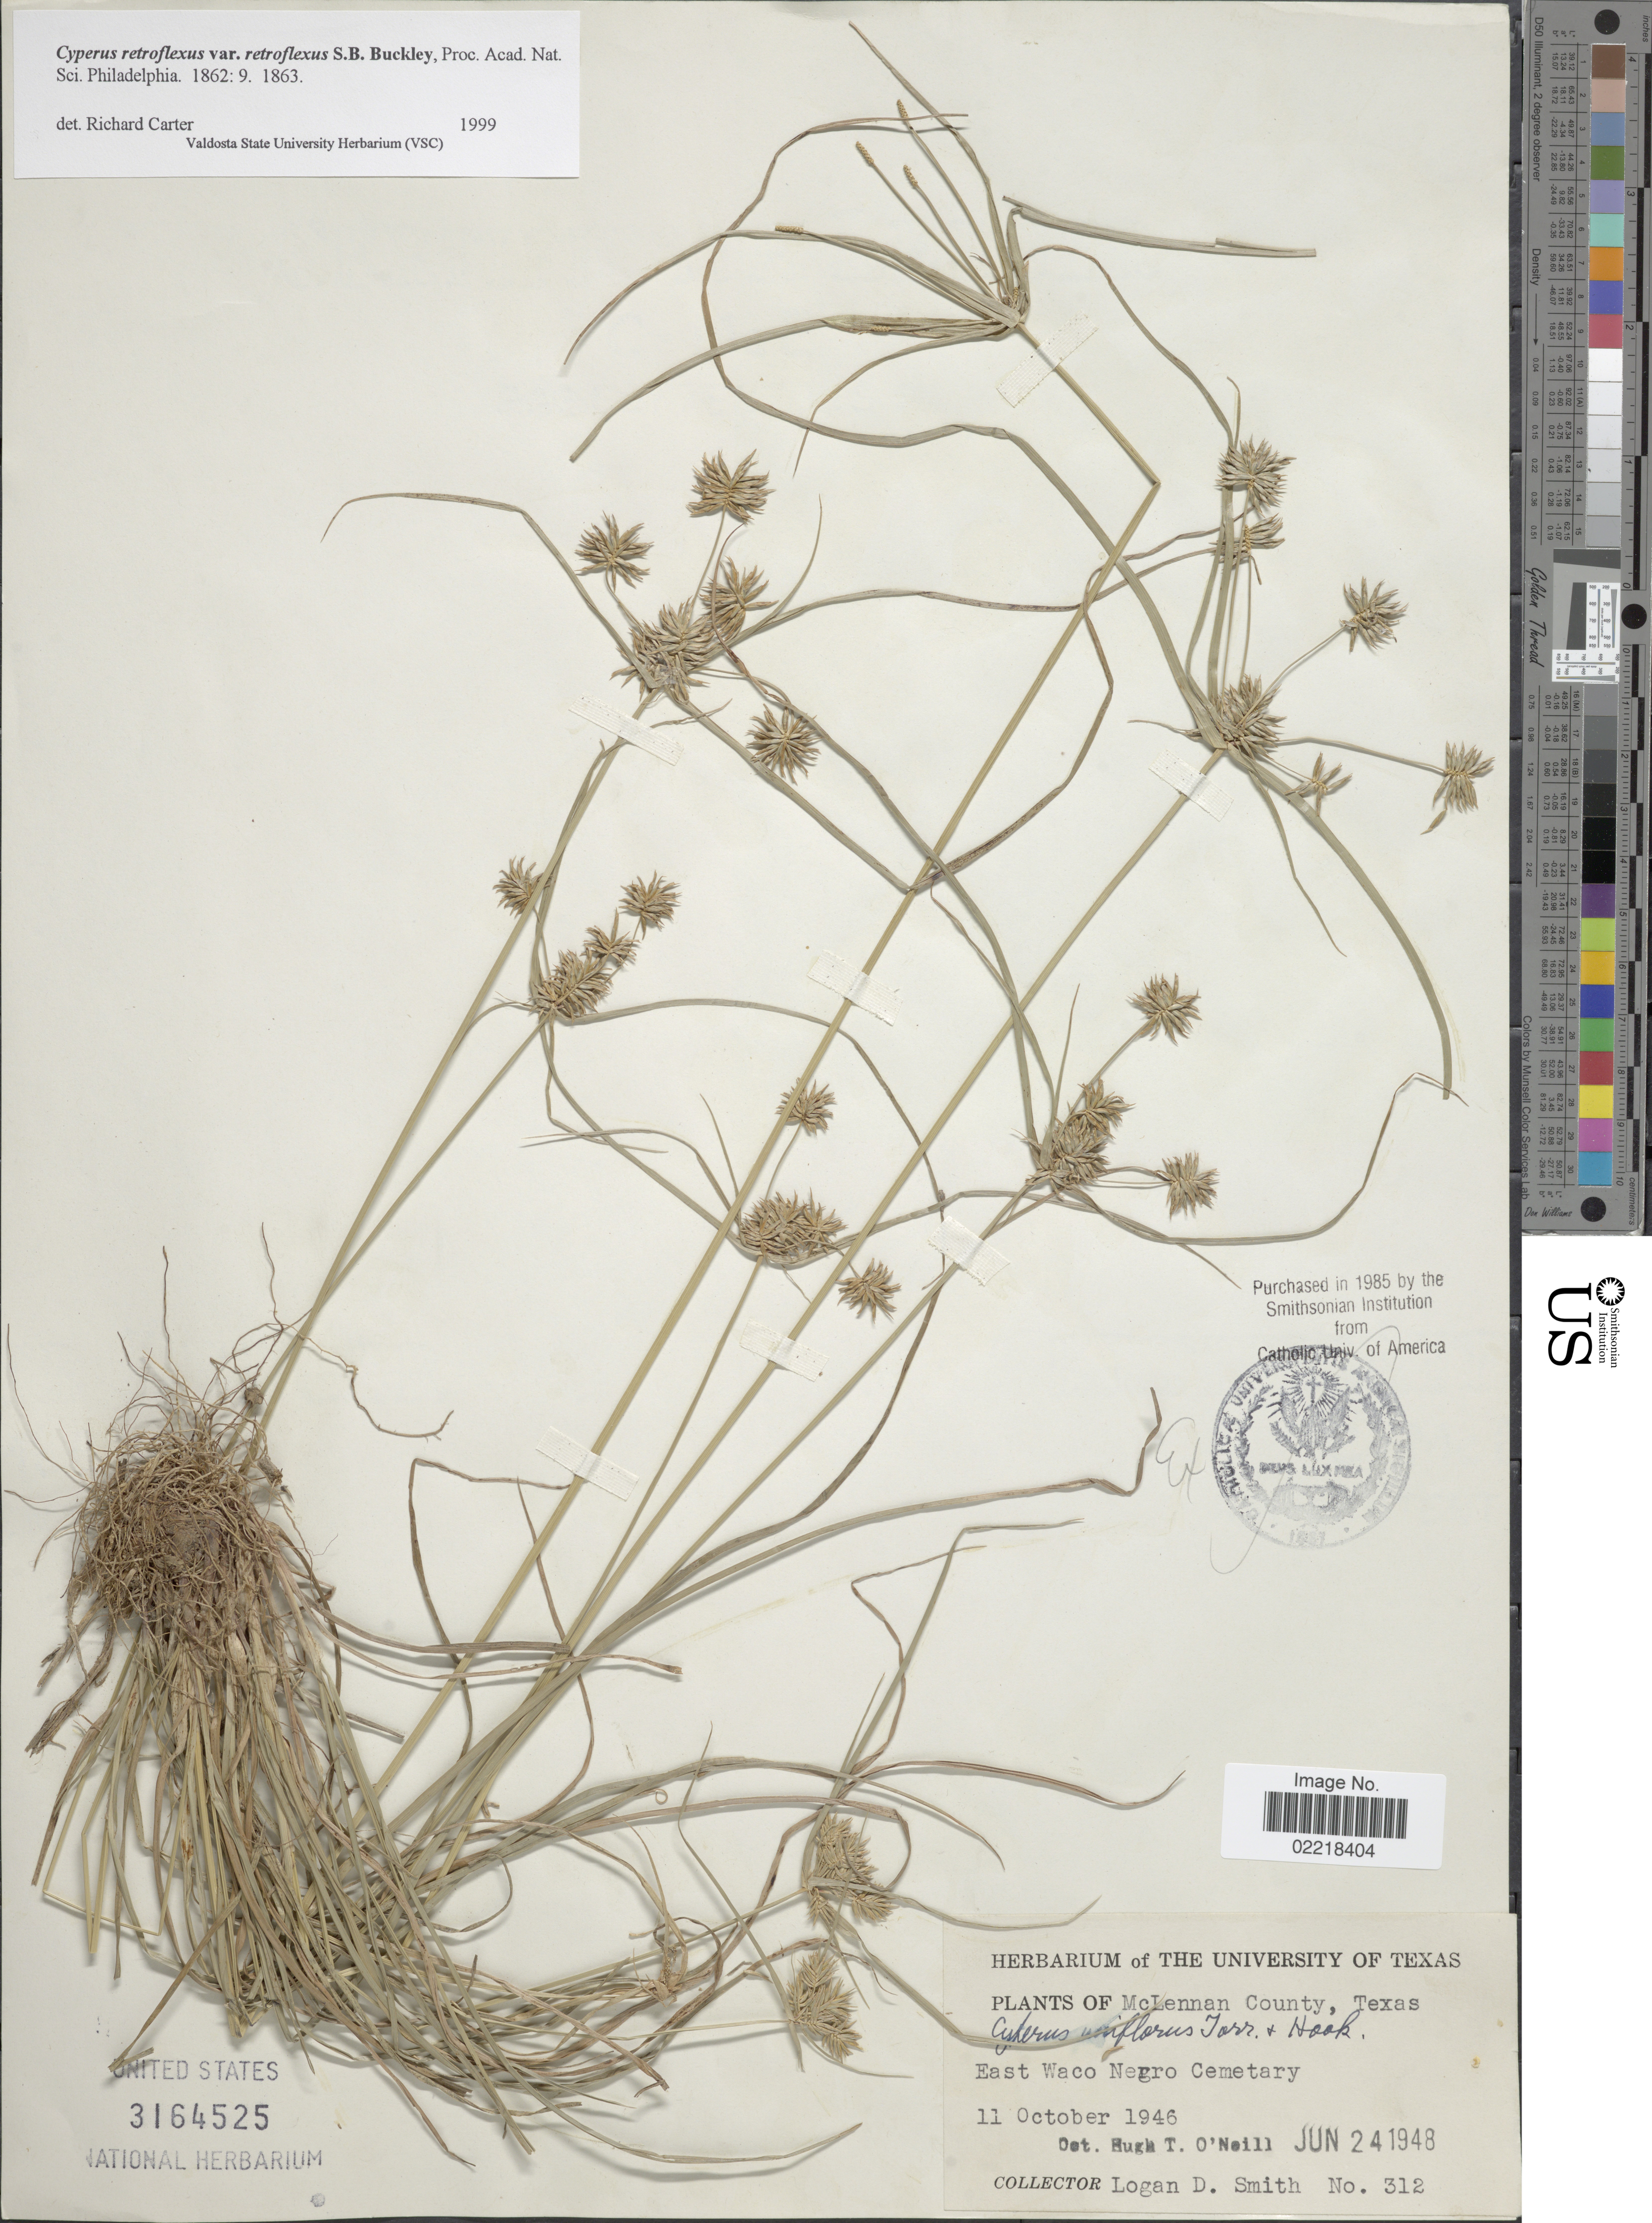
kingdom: Plantae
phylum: Tracheophyta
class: Liliopsida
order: Poales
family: Cyperaceae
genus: Cyperus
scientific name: Cyperus retroflexus var. retroflexus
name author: Buckley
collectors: L. Smith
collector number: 312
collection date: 1946-10-11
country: United States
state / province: Texas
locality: McLennan County, East Waco Negro Cemetary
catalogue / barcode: US 3164525